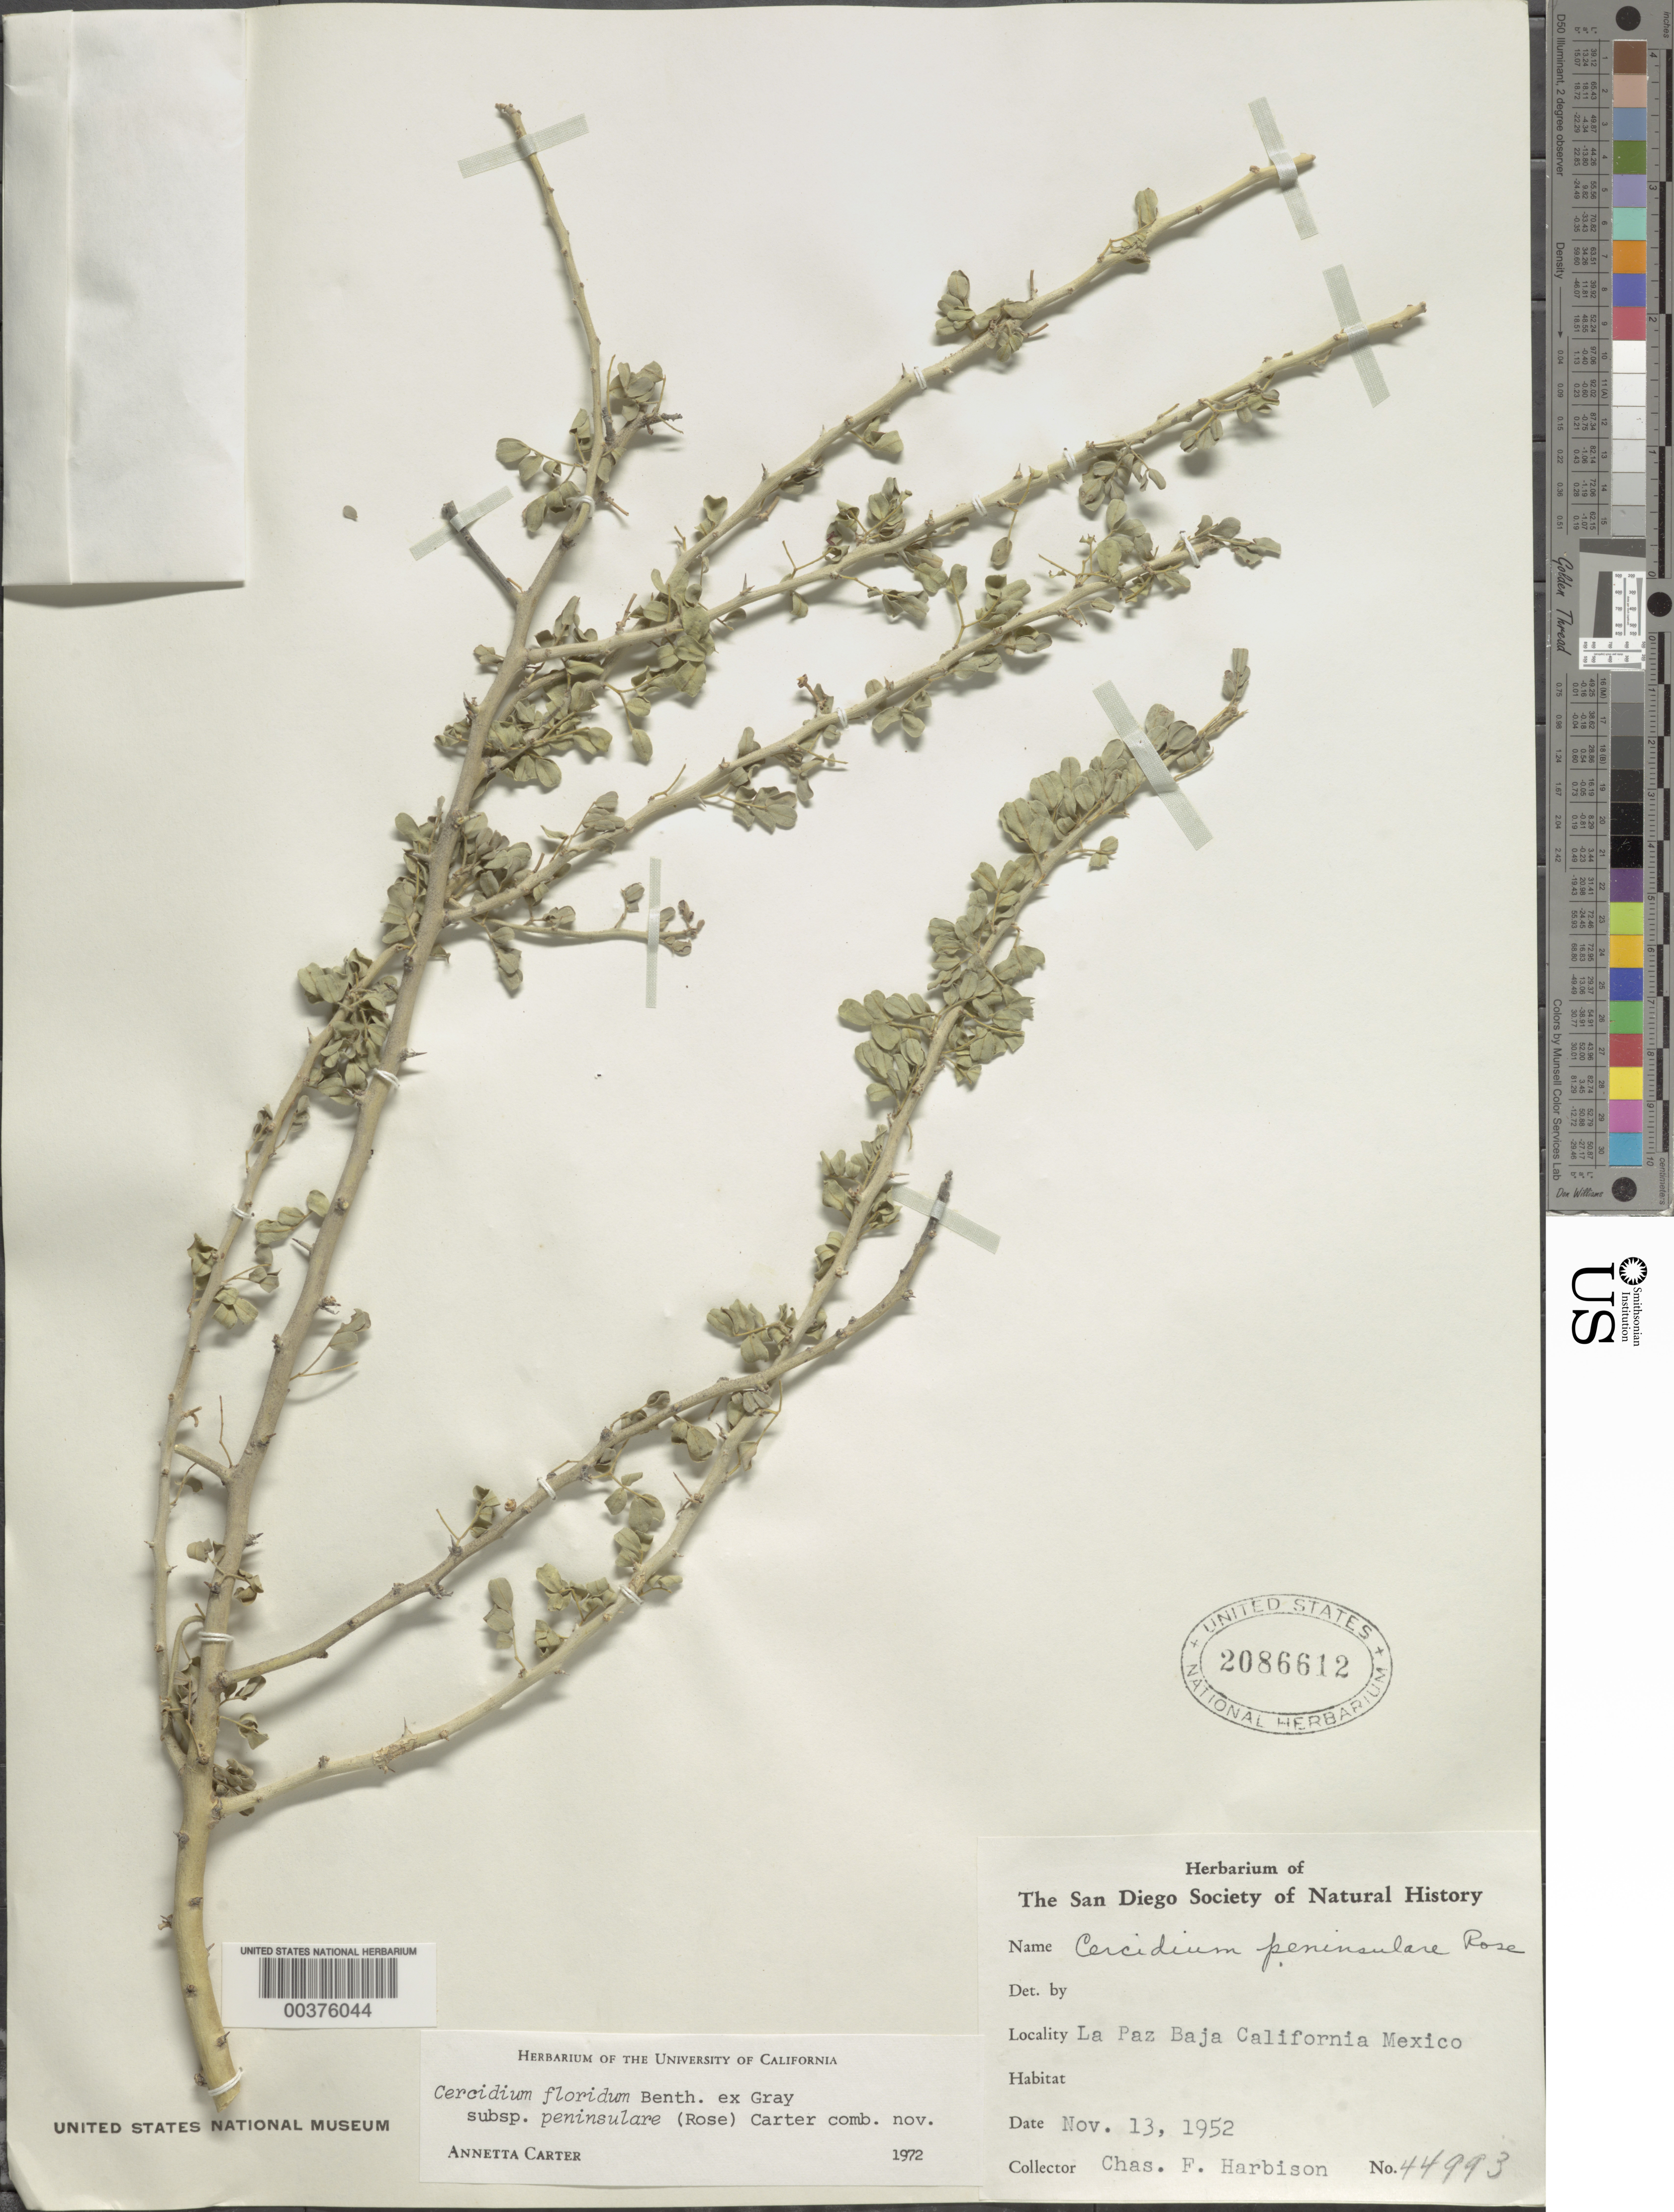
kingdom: Plantae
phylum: Tracheophyta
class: Magnoliopsida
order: Fabales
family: Fabaceae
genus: Parkinsonia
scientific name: Parkinsonia florida subsp. peninsulare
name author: (Rose) J.E. Hawkins & Felger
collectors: C. F. Harbison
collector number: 44993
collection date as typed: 13 Nov 1952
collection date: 1952-11-13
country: Mexico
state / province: Baja California Sur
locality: La Paz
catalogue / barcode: US 2086612